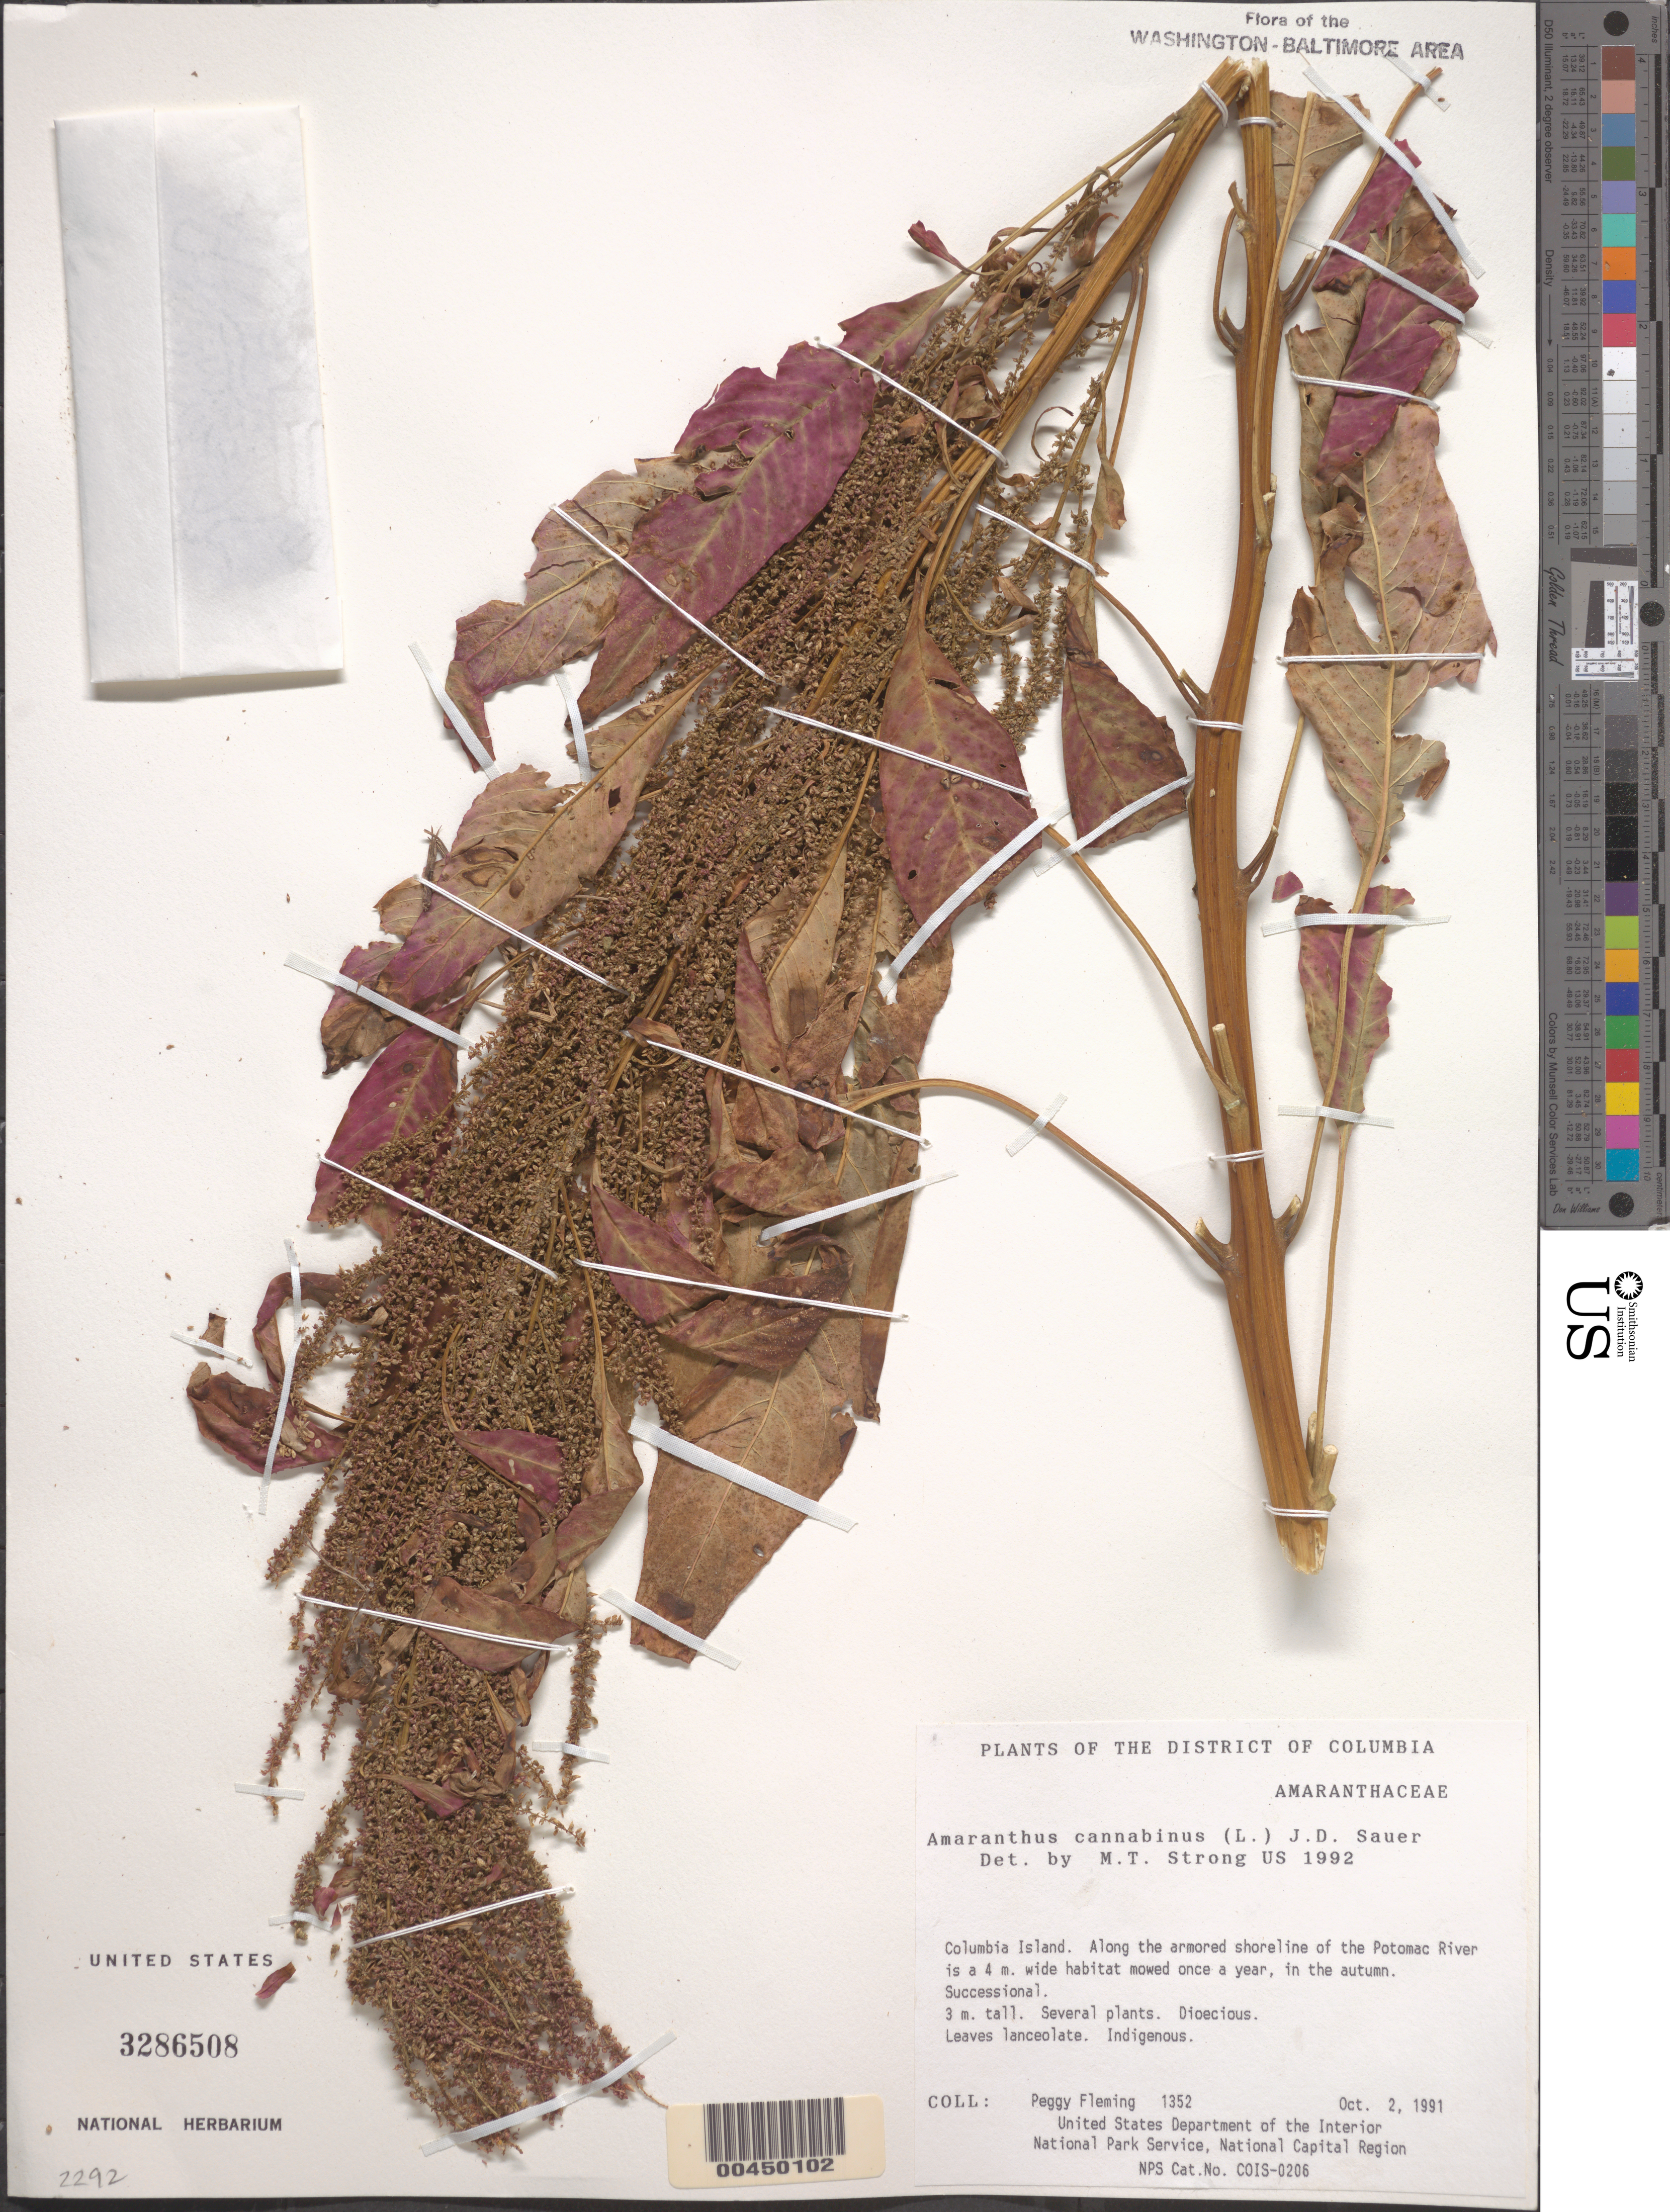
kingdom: Plantae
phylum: Tracheophyta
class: Magnoliopsida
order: Caryophyllales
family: Amaranthaceae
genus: Amaranthus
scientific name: Amaranthus cannabinus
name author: (L.) E.G. F. Sauer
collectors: P. Fleming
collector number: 1352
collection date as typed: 02 Oct 1991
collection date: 1991-10-02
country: United States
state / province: District of Columbia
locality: Columbia Island, shoreline of the Potomac River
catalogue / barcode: US 3286508